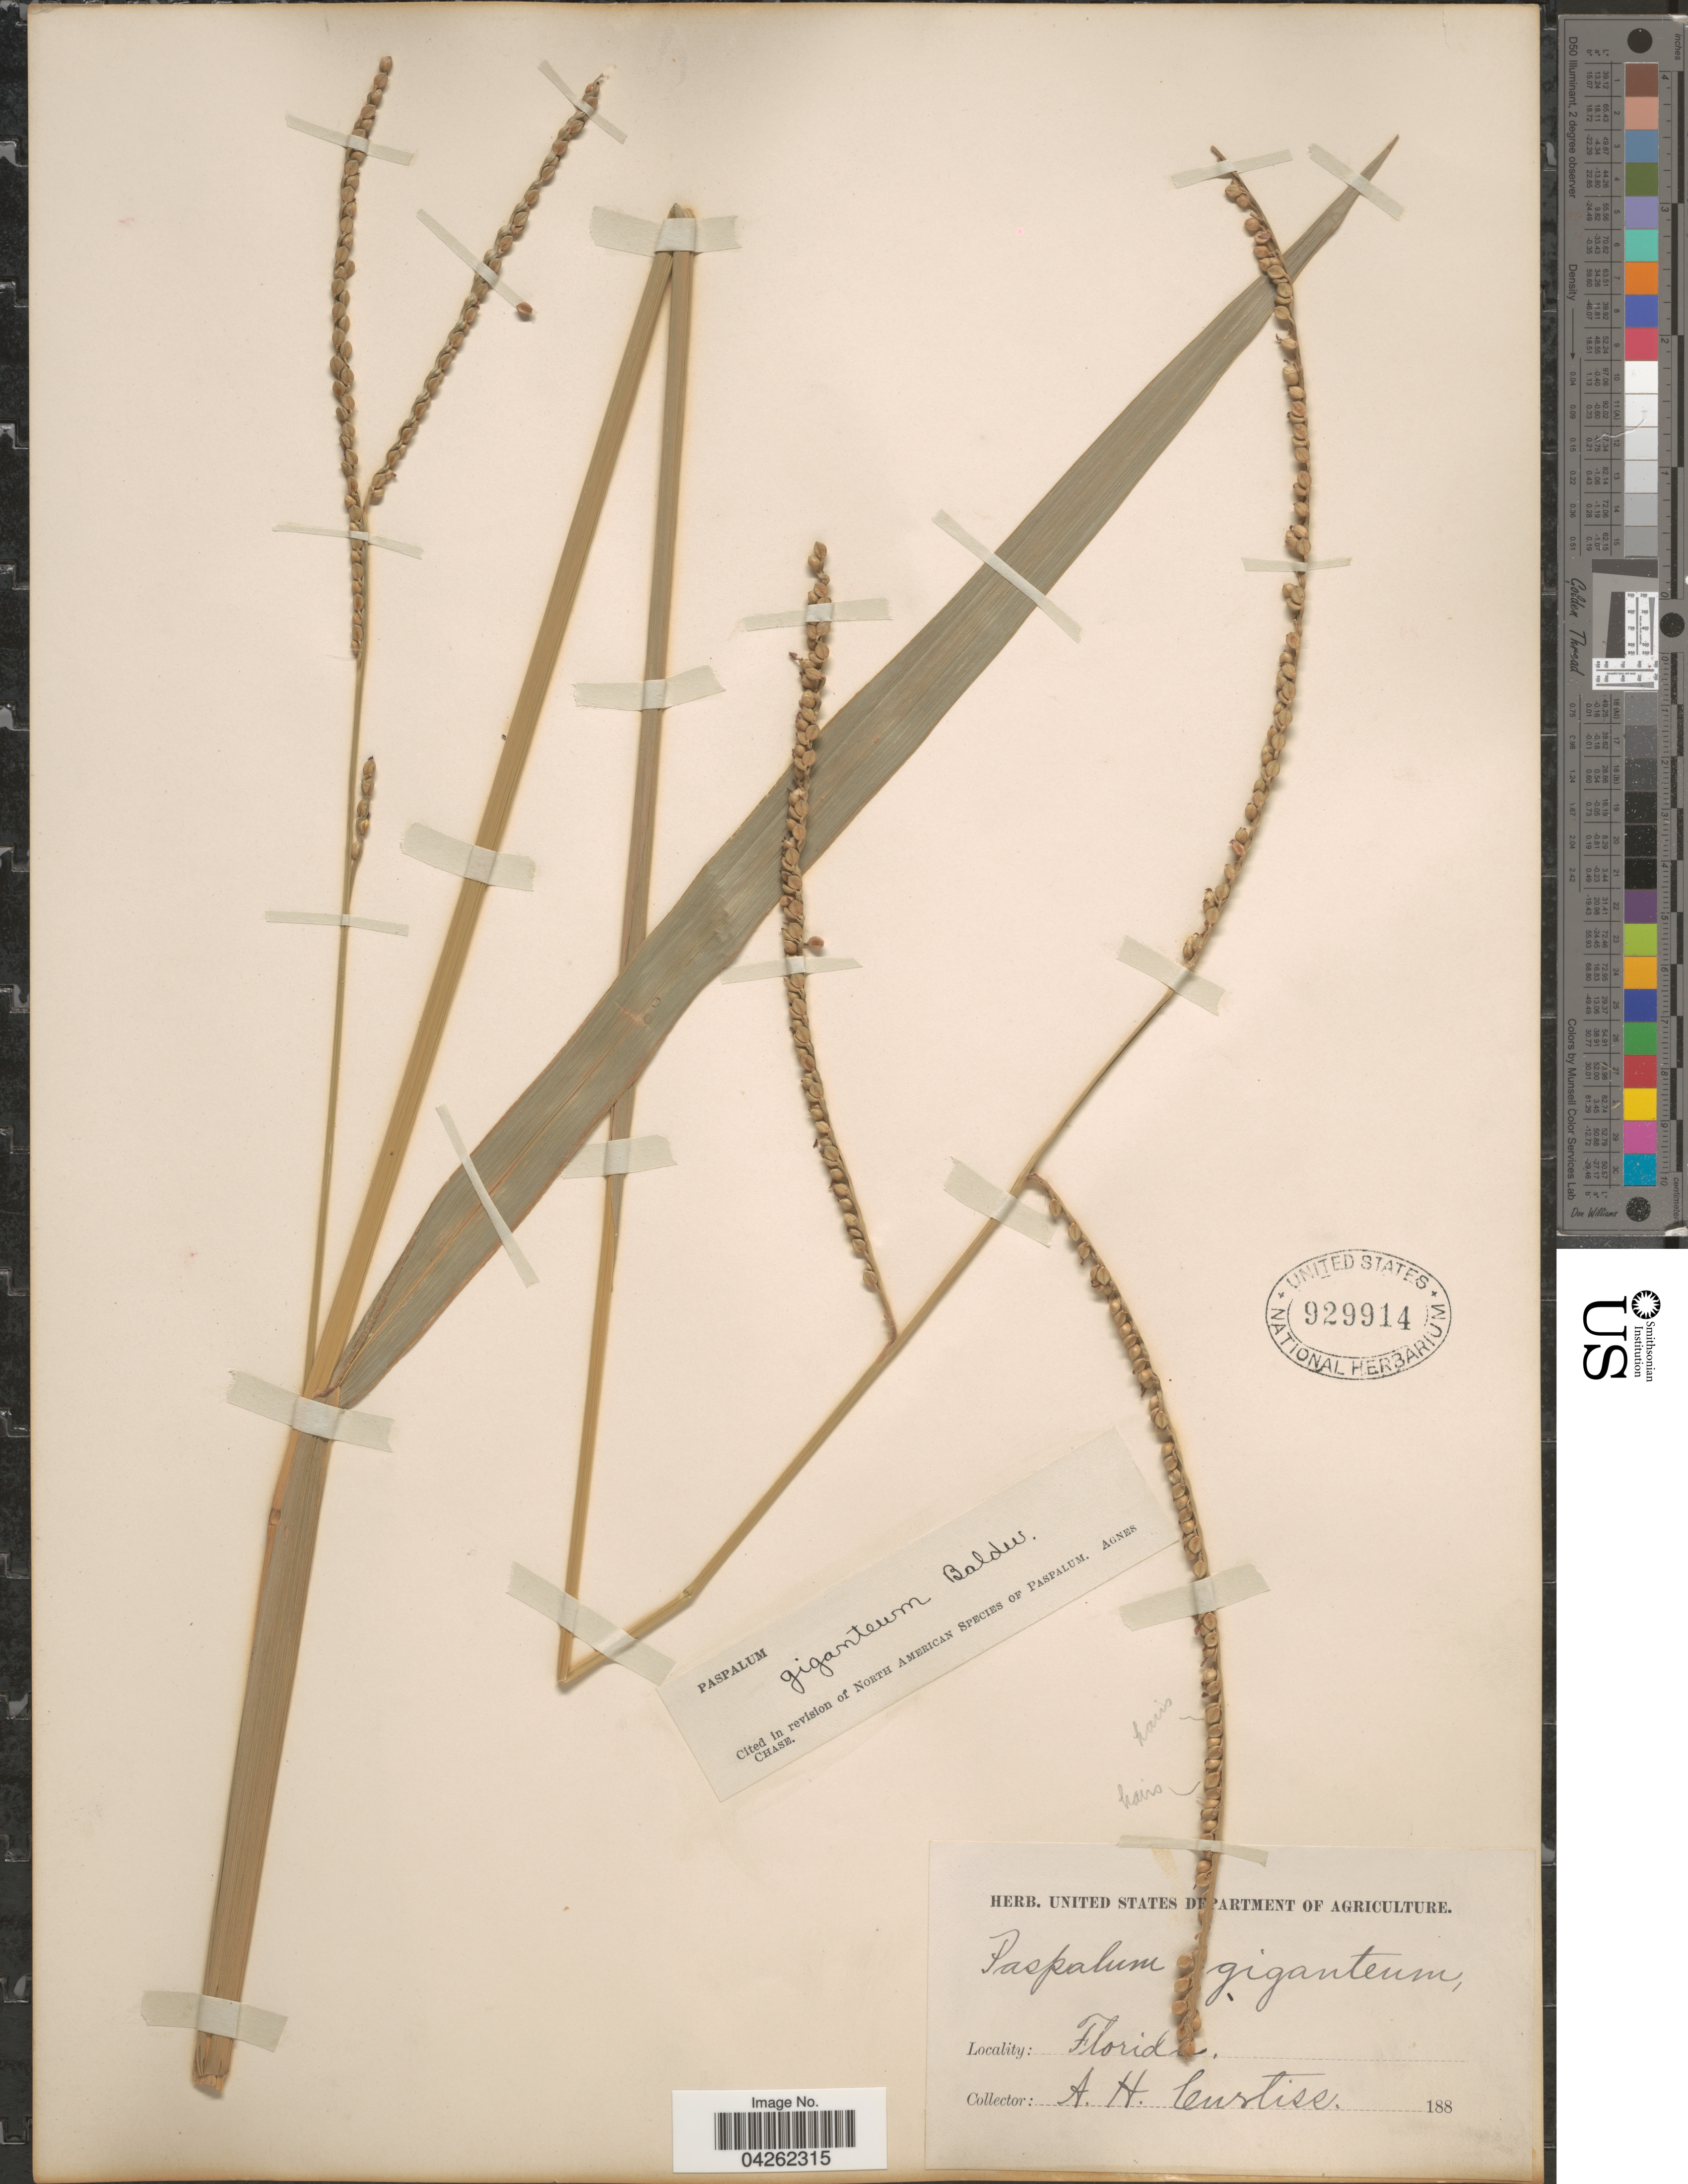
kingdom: Plantae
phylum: Tracheophyta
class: Liliopsida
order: Poales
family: Poaceae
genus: Paspalum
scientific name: Paspalum giganteum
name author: Baldwin ex Vasey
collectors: A. H. Curtiss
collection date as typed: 188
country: United States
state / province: Florida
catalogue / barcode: US 929914